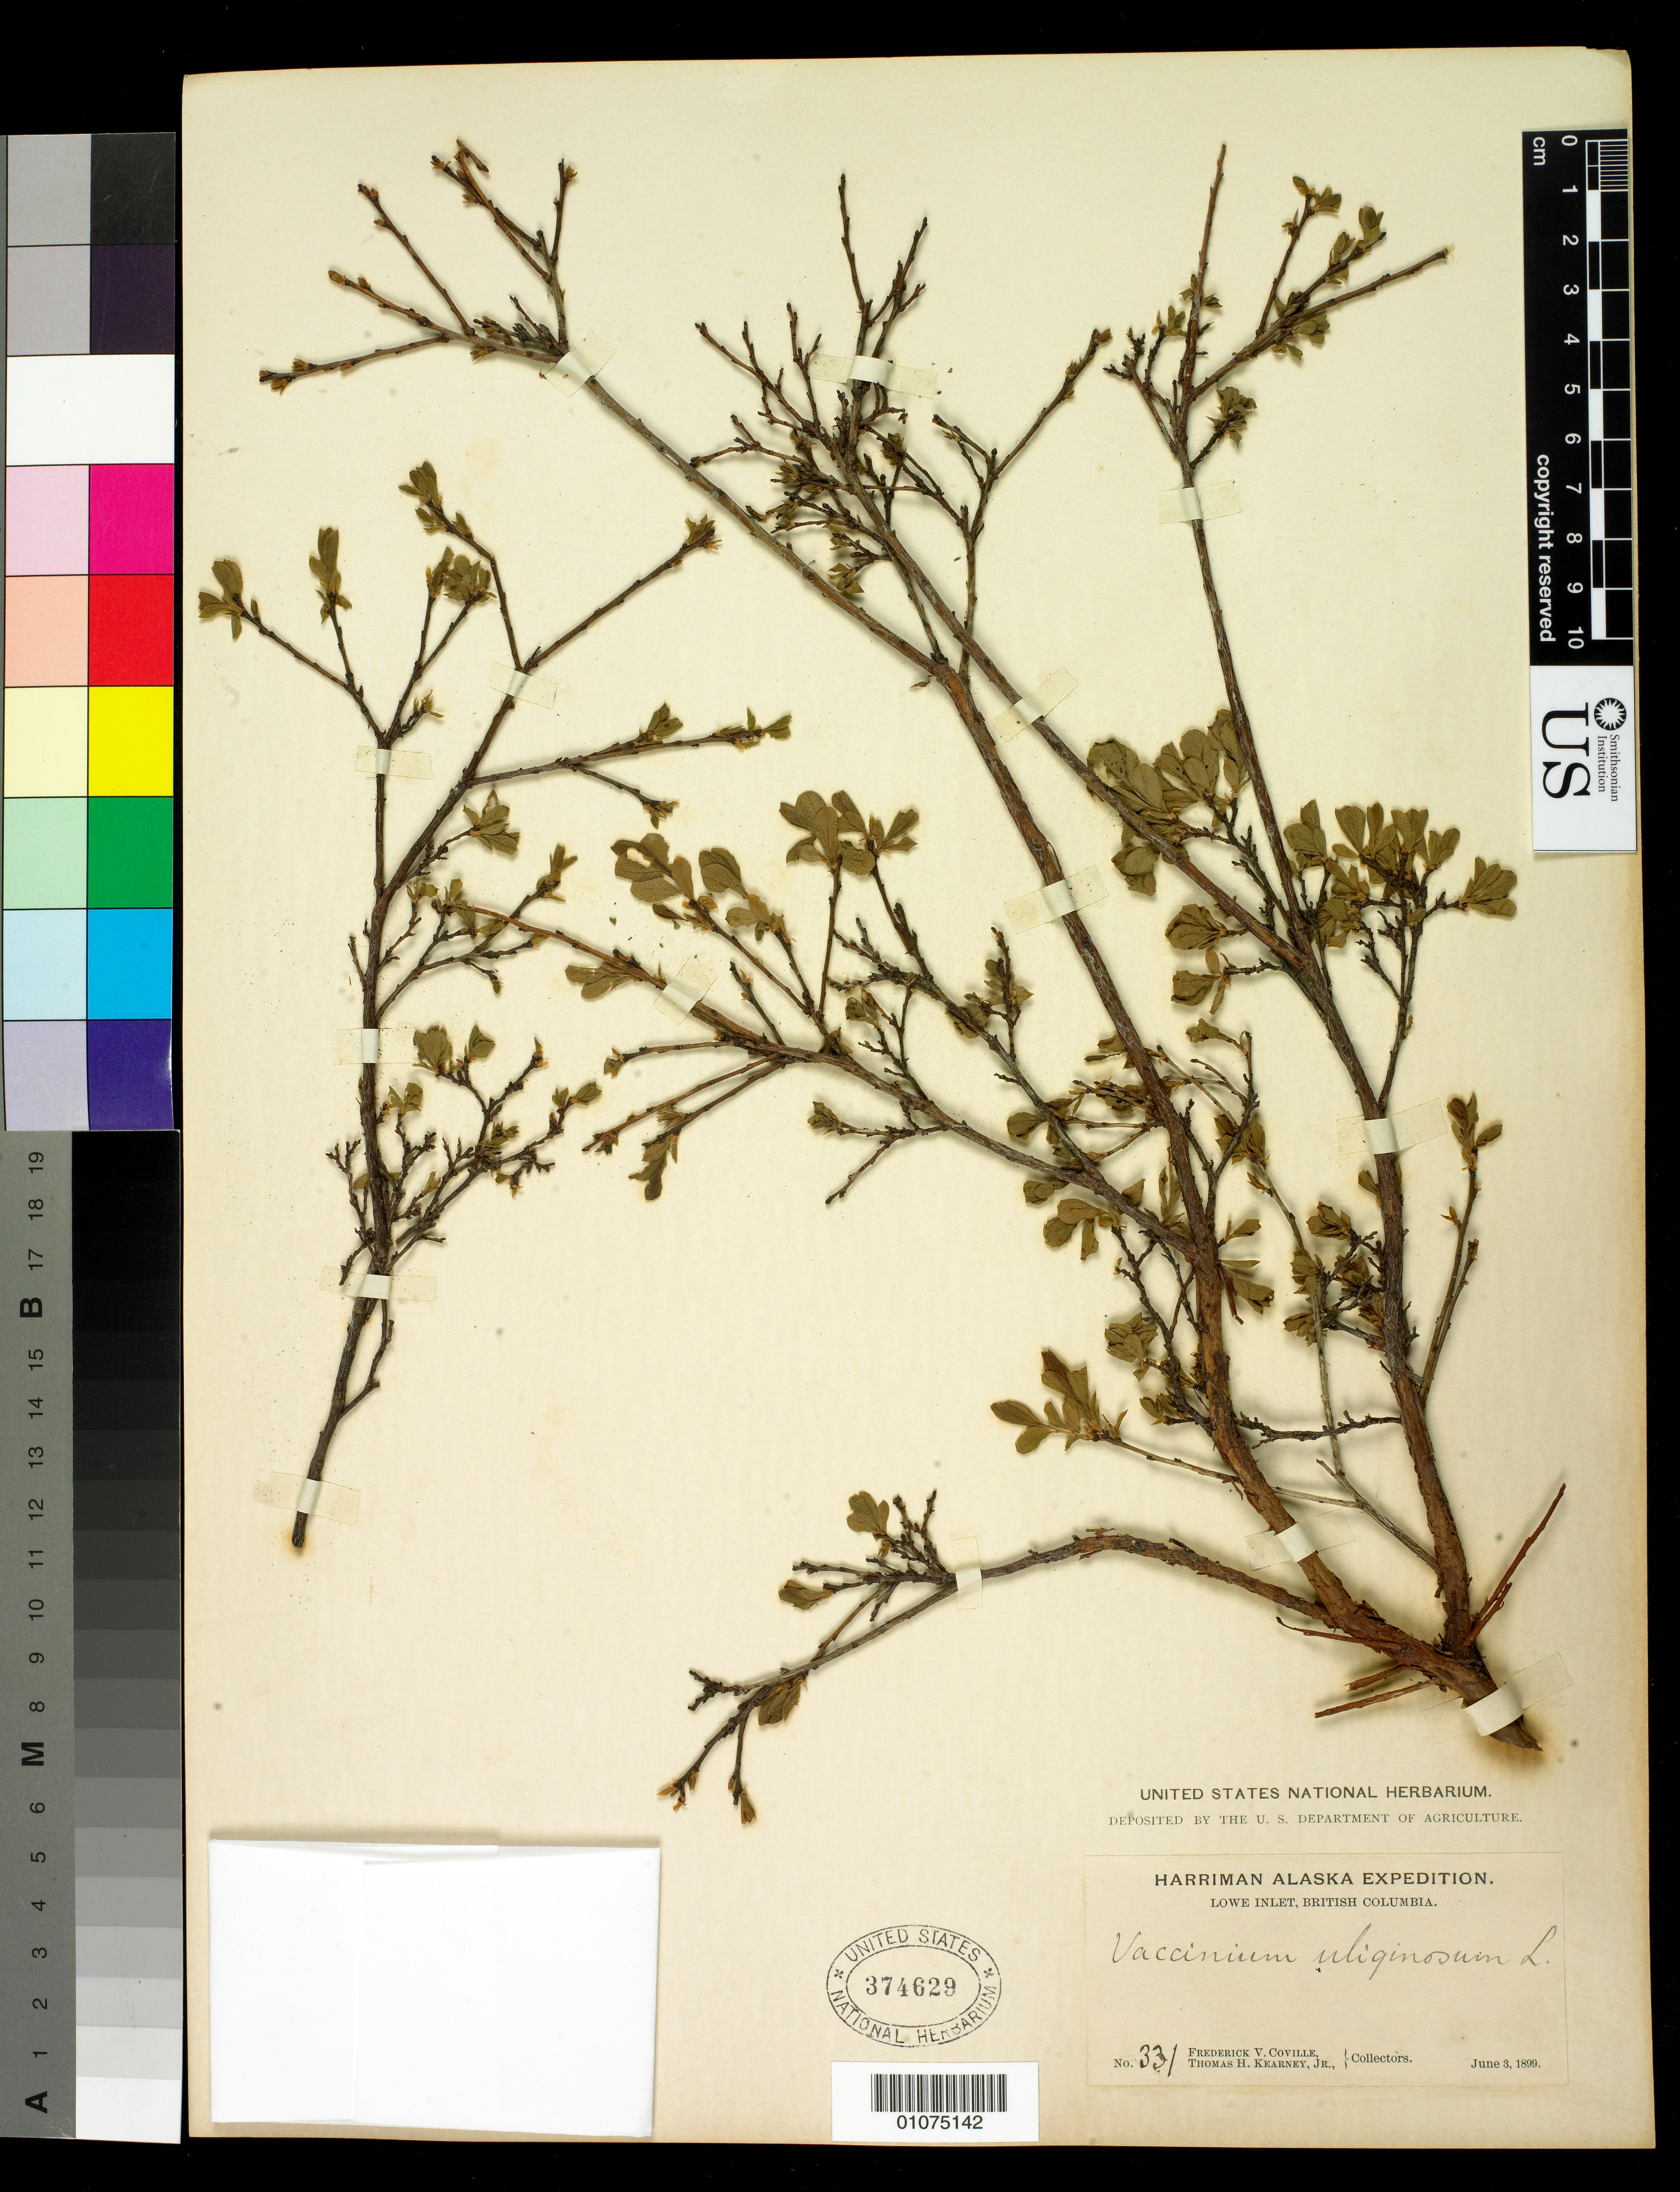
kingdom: Plantae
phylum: Tracheophyta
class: Magnoliopsida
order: Ericales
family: Ericaceae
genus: Vaccinium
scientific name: Vaccinium uliginosum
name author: L.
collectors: F. V. Coville & T. H. Kearney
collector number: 331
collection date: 1899-06-03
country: Canada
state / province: British Columbia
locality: Lowe Inlet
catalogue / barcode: US 374629